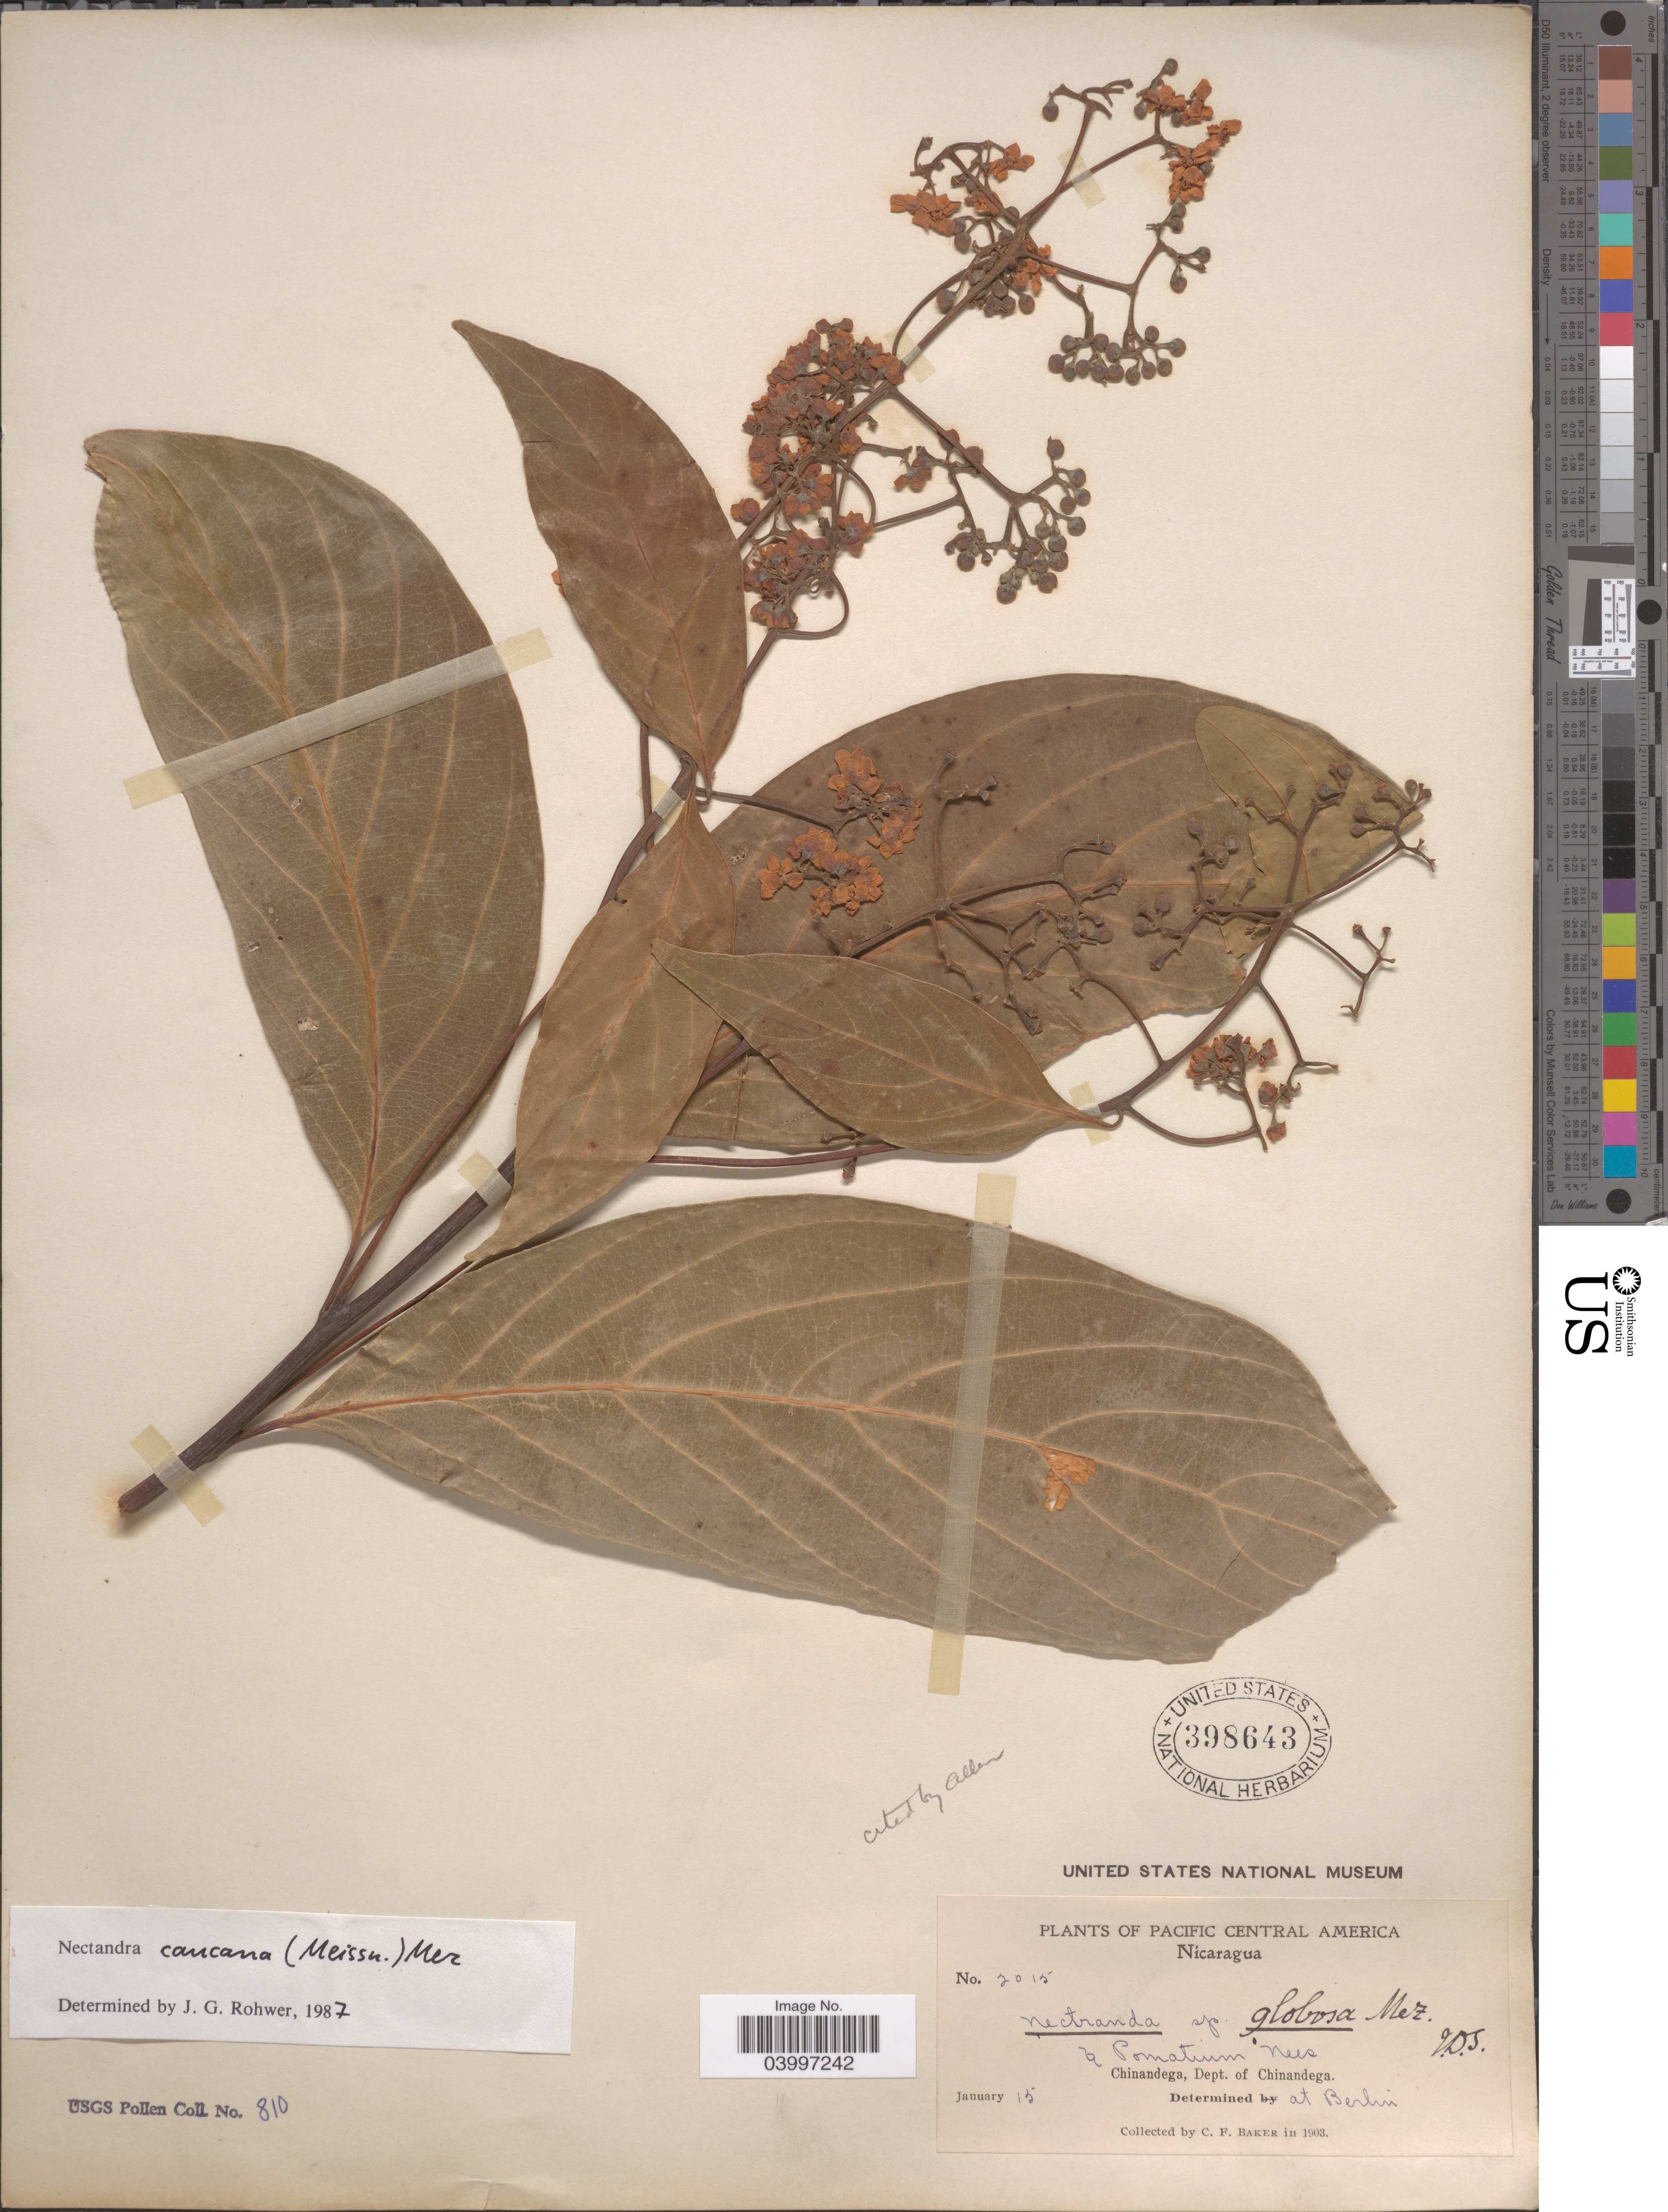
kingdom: Plantae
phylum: Tracheophyta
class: Magnoliopsida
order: Laurales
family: Lauraceae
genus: Nectandra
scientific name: Nectandra caucana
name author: (Meisn.) Mez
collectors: C. F. Baker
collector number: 2015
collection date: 1903-01-15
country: Nicaragua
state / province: Chinandega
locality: Pacific Central America. Chinandega, Dept. of Chinandega.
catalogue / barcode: US 398643